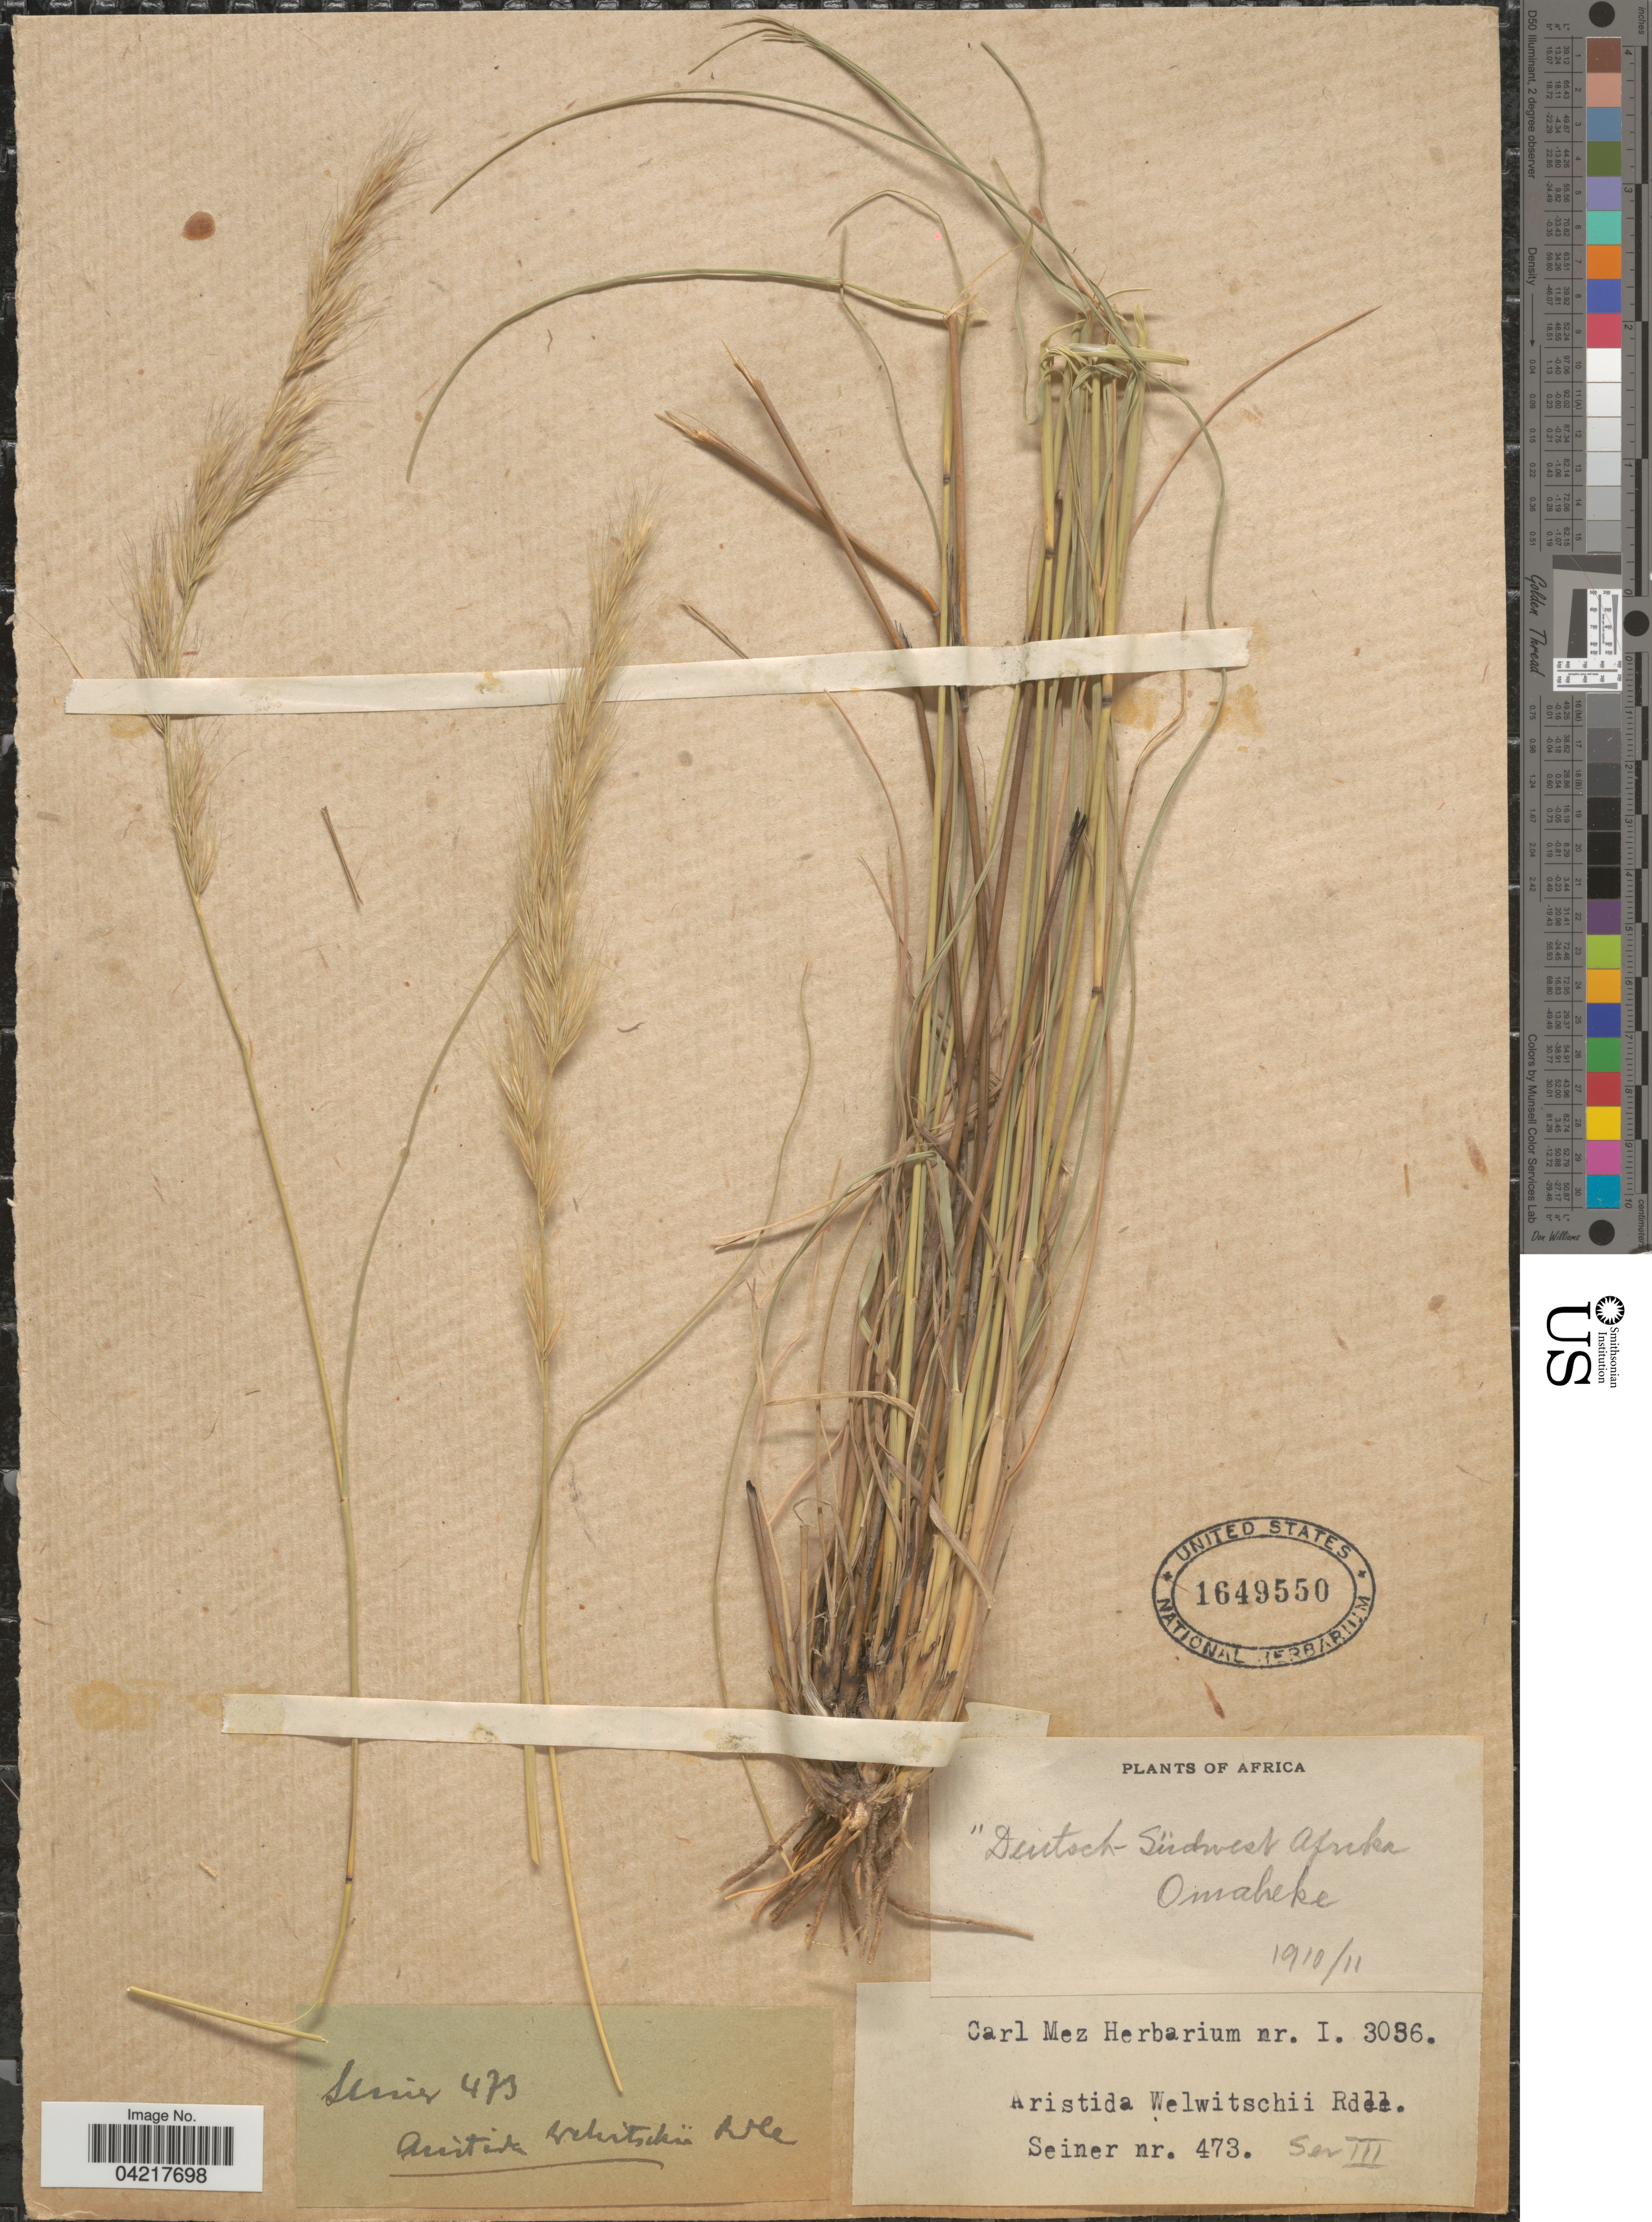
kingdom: Plantae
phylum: Tracheophyta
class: Liliopsida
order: Poales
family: Poaceae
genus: Aristida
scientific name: Aristida pilgeri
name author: Henr.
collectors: Seiner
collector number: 473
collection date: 1910/1911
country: Namibia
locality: Deutsch-Südw. Afrika. Omabeke.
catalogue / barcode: US 1649550